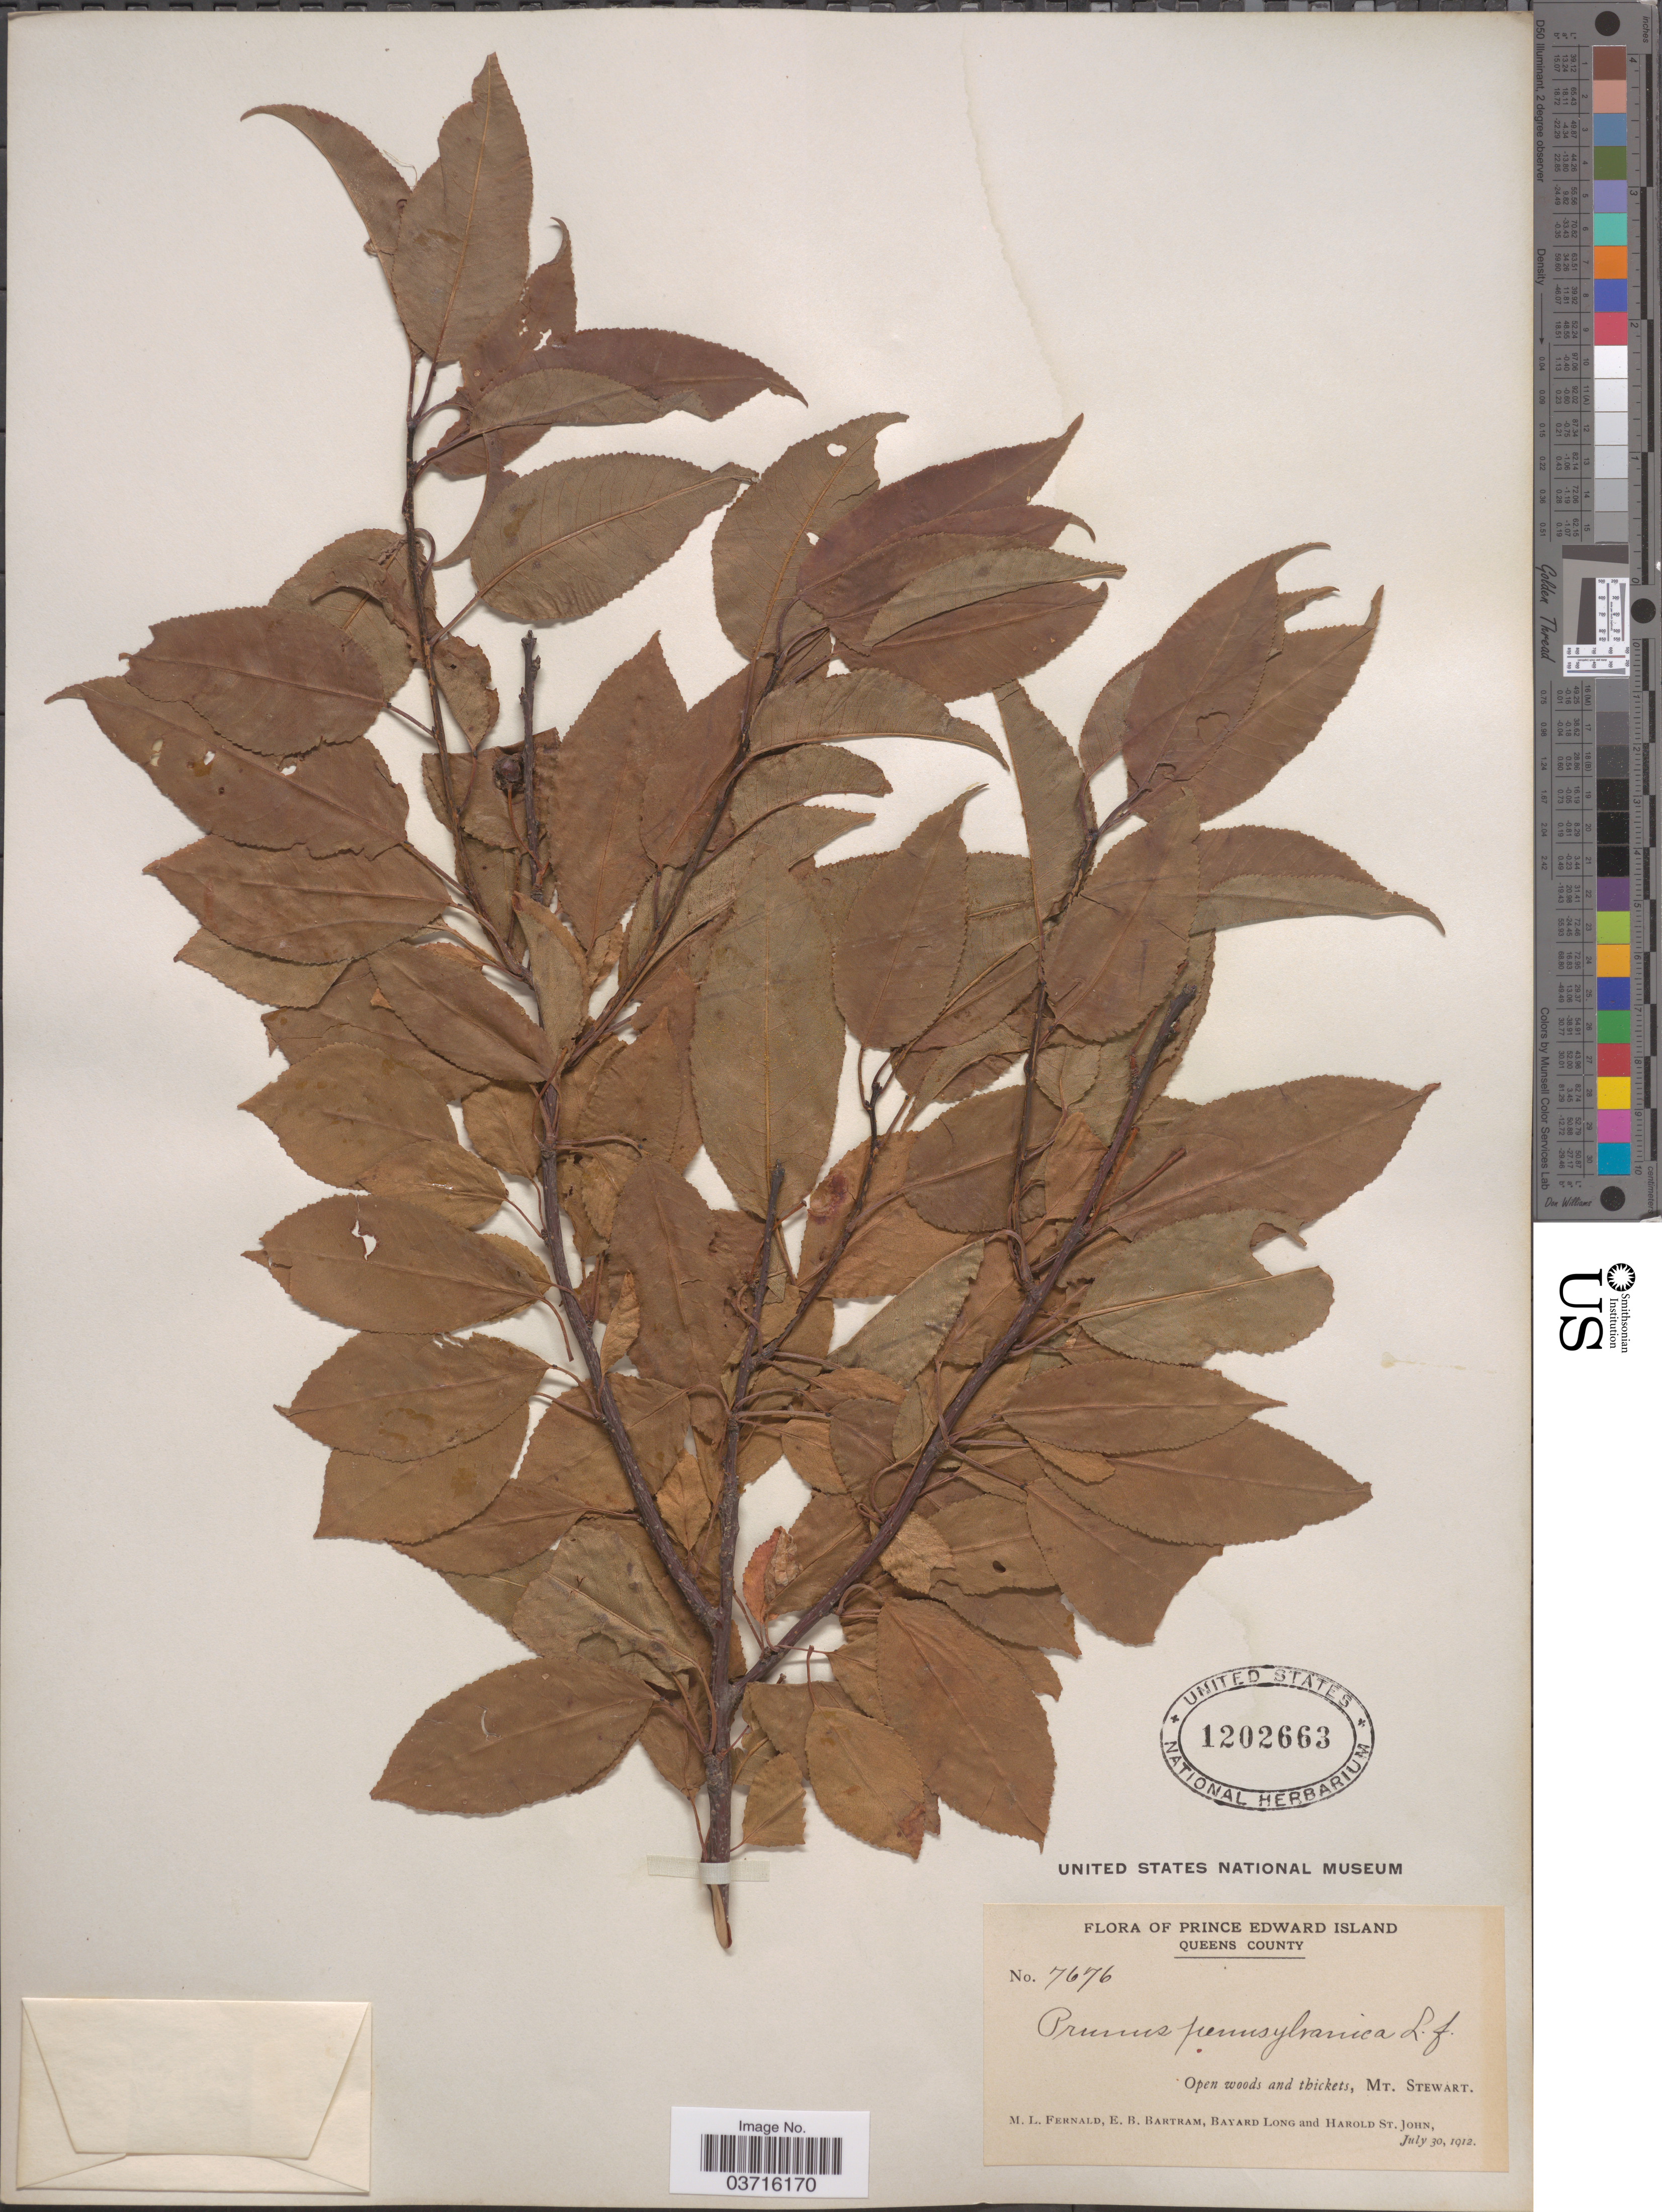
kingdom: Plantae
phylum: Tracheophyta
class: Magnoliopsida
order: Rosales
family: Rosaceae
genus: Prunus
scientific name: Prunus pensylvanica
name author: L. f.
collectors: M. L. Fernald, E. B. Bartram, B. Long & H. St. John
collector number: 7676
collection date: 1912-07-30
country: Canada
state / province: Prince Edward Island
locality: Queens County. Open woods and thickets, Mt. Stewart.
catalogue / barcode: US 1202663